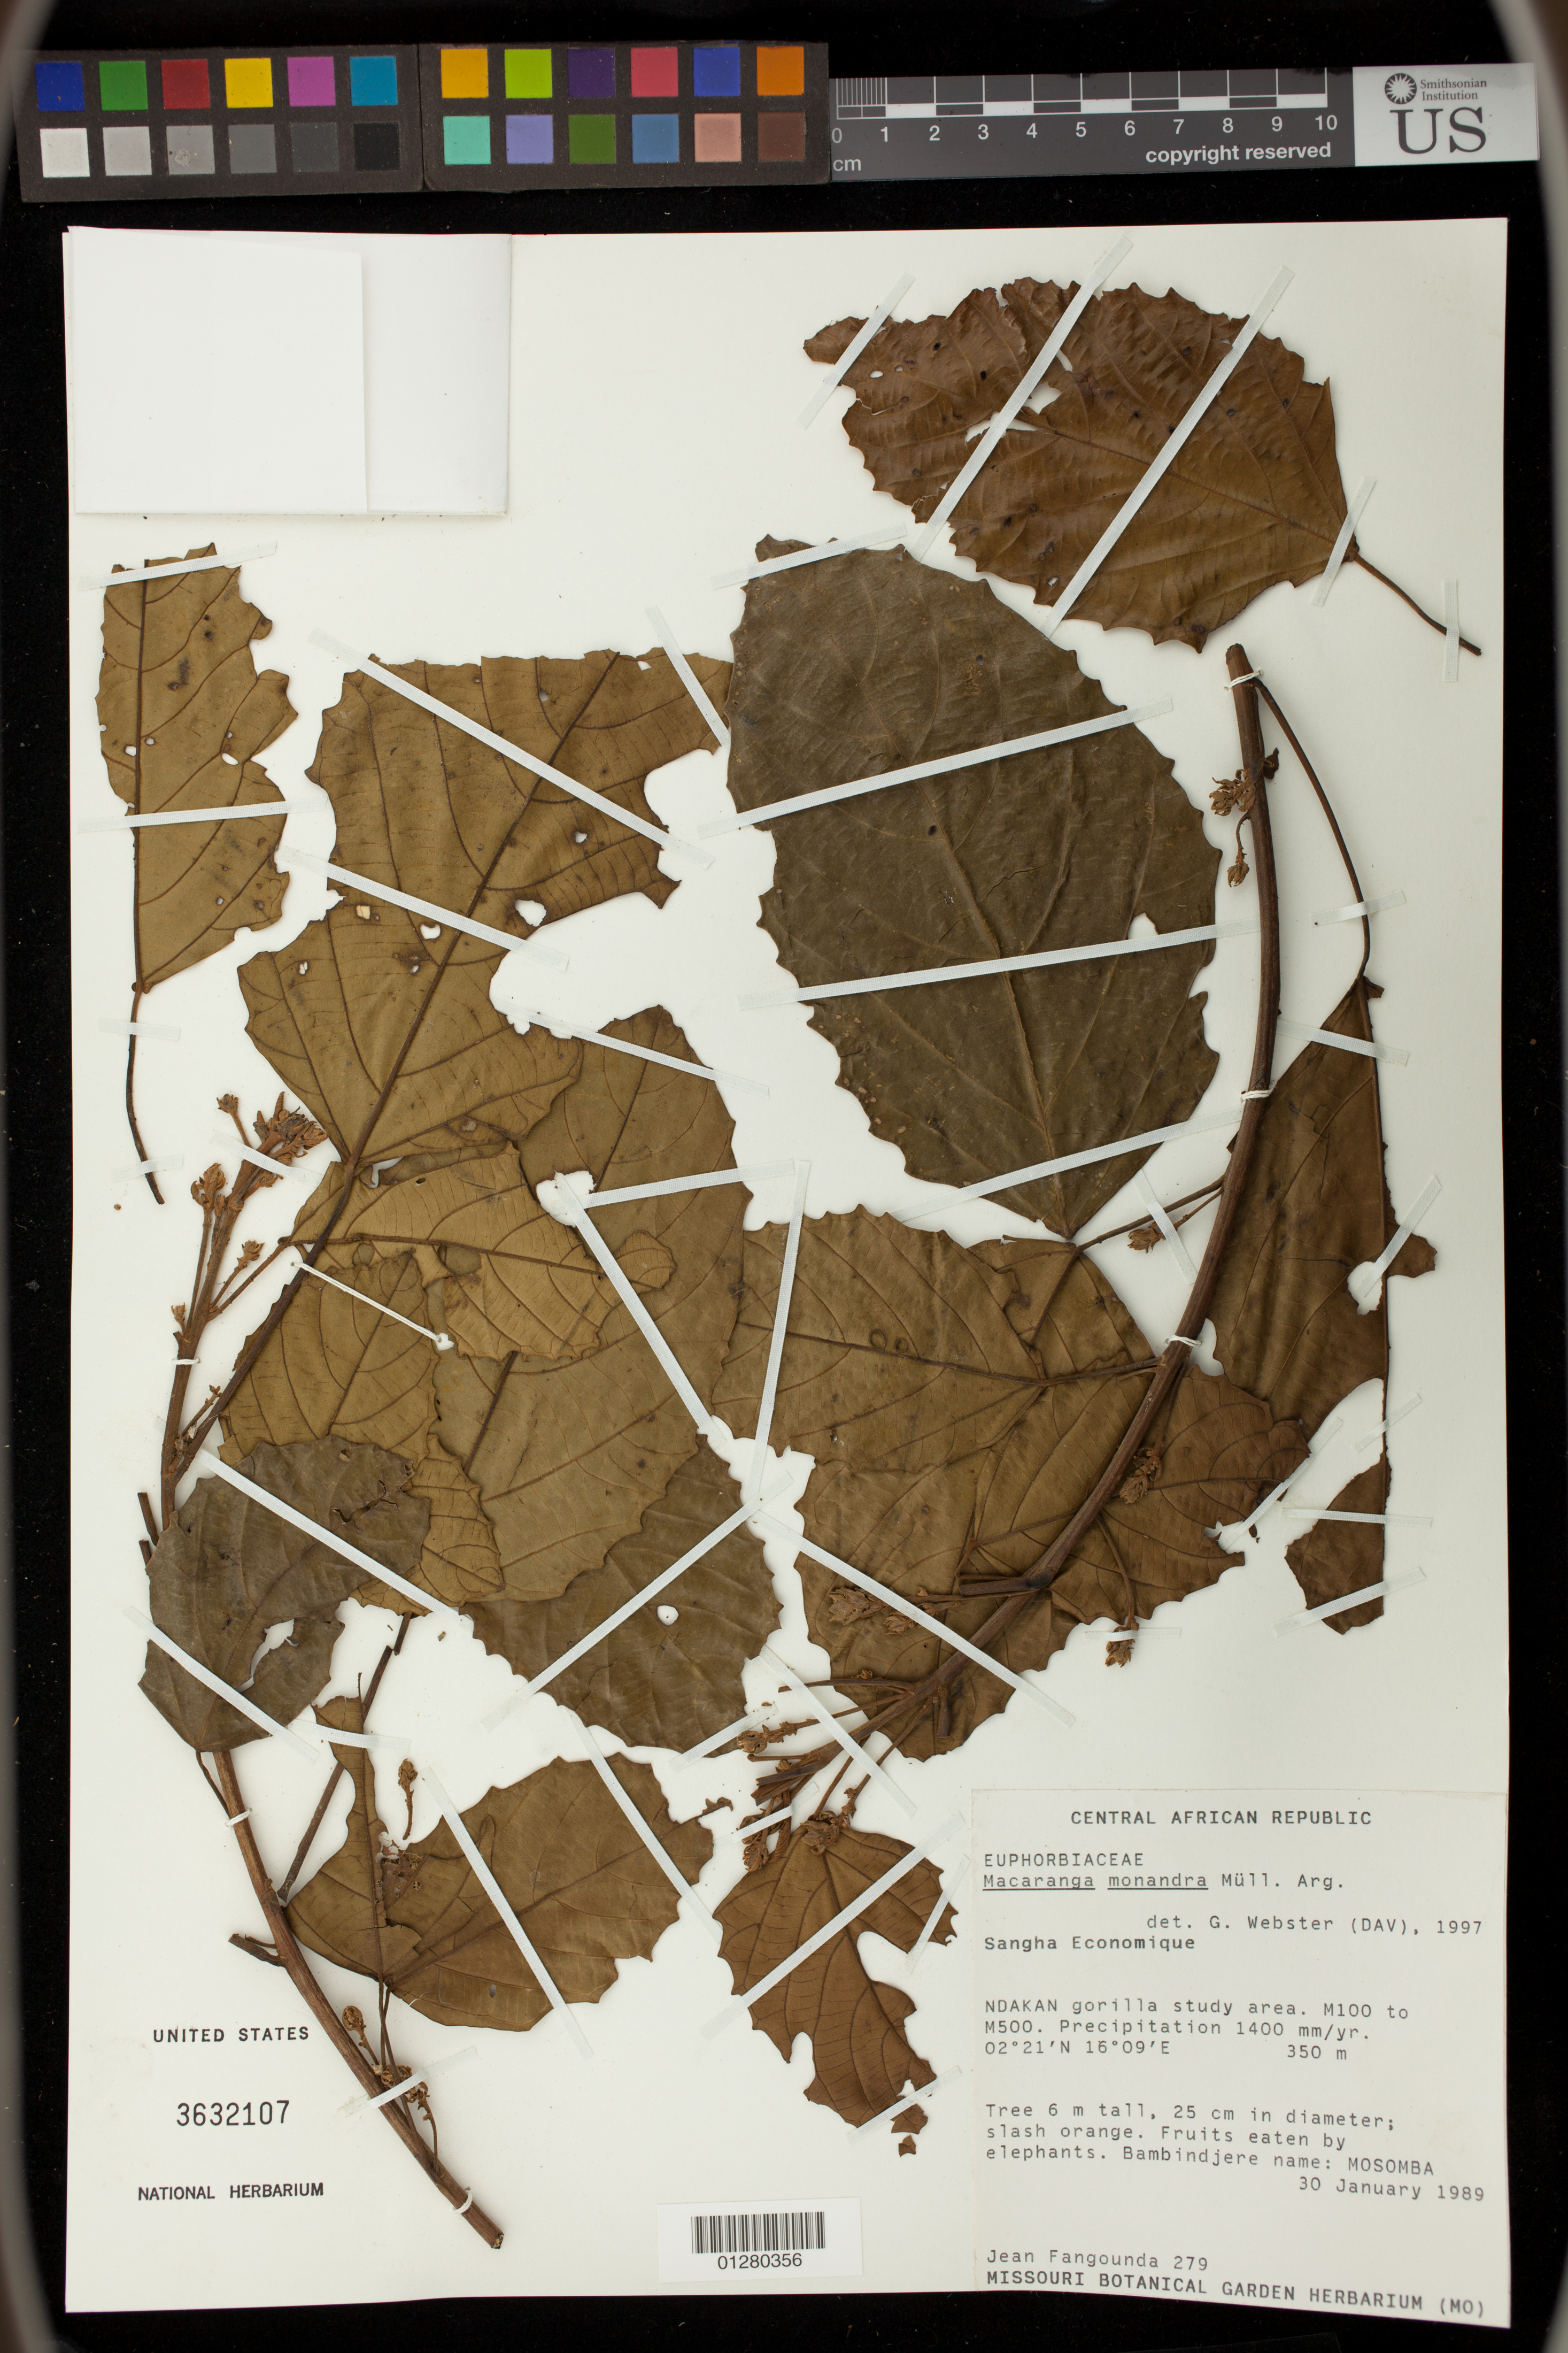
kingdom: Plantae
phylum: Tracheophyta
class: Magnoliopsida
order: Malpighiales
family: Euphorbiaceae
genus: Macaranga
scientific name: Macaranga monandra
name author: Müll. Arg.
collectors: J. Fangounda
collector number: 279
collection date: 1989-01-30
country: Central African Republic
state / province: Sangha-Mbaere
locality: NDAKAN gorilla study area. M100 to M500.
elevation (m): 350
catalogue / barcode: US 3632107